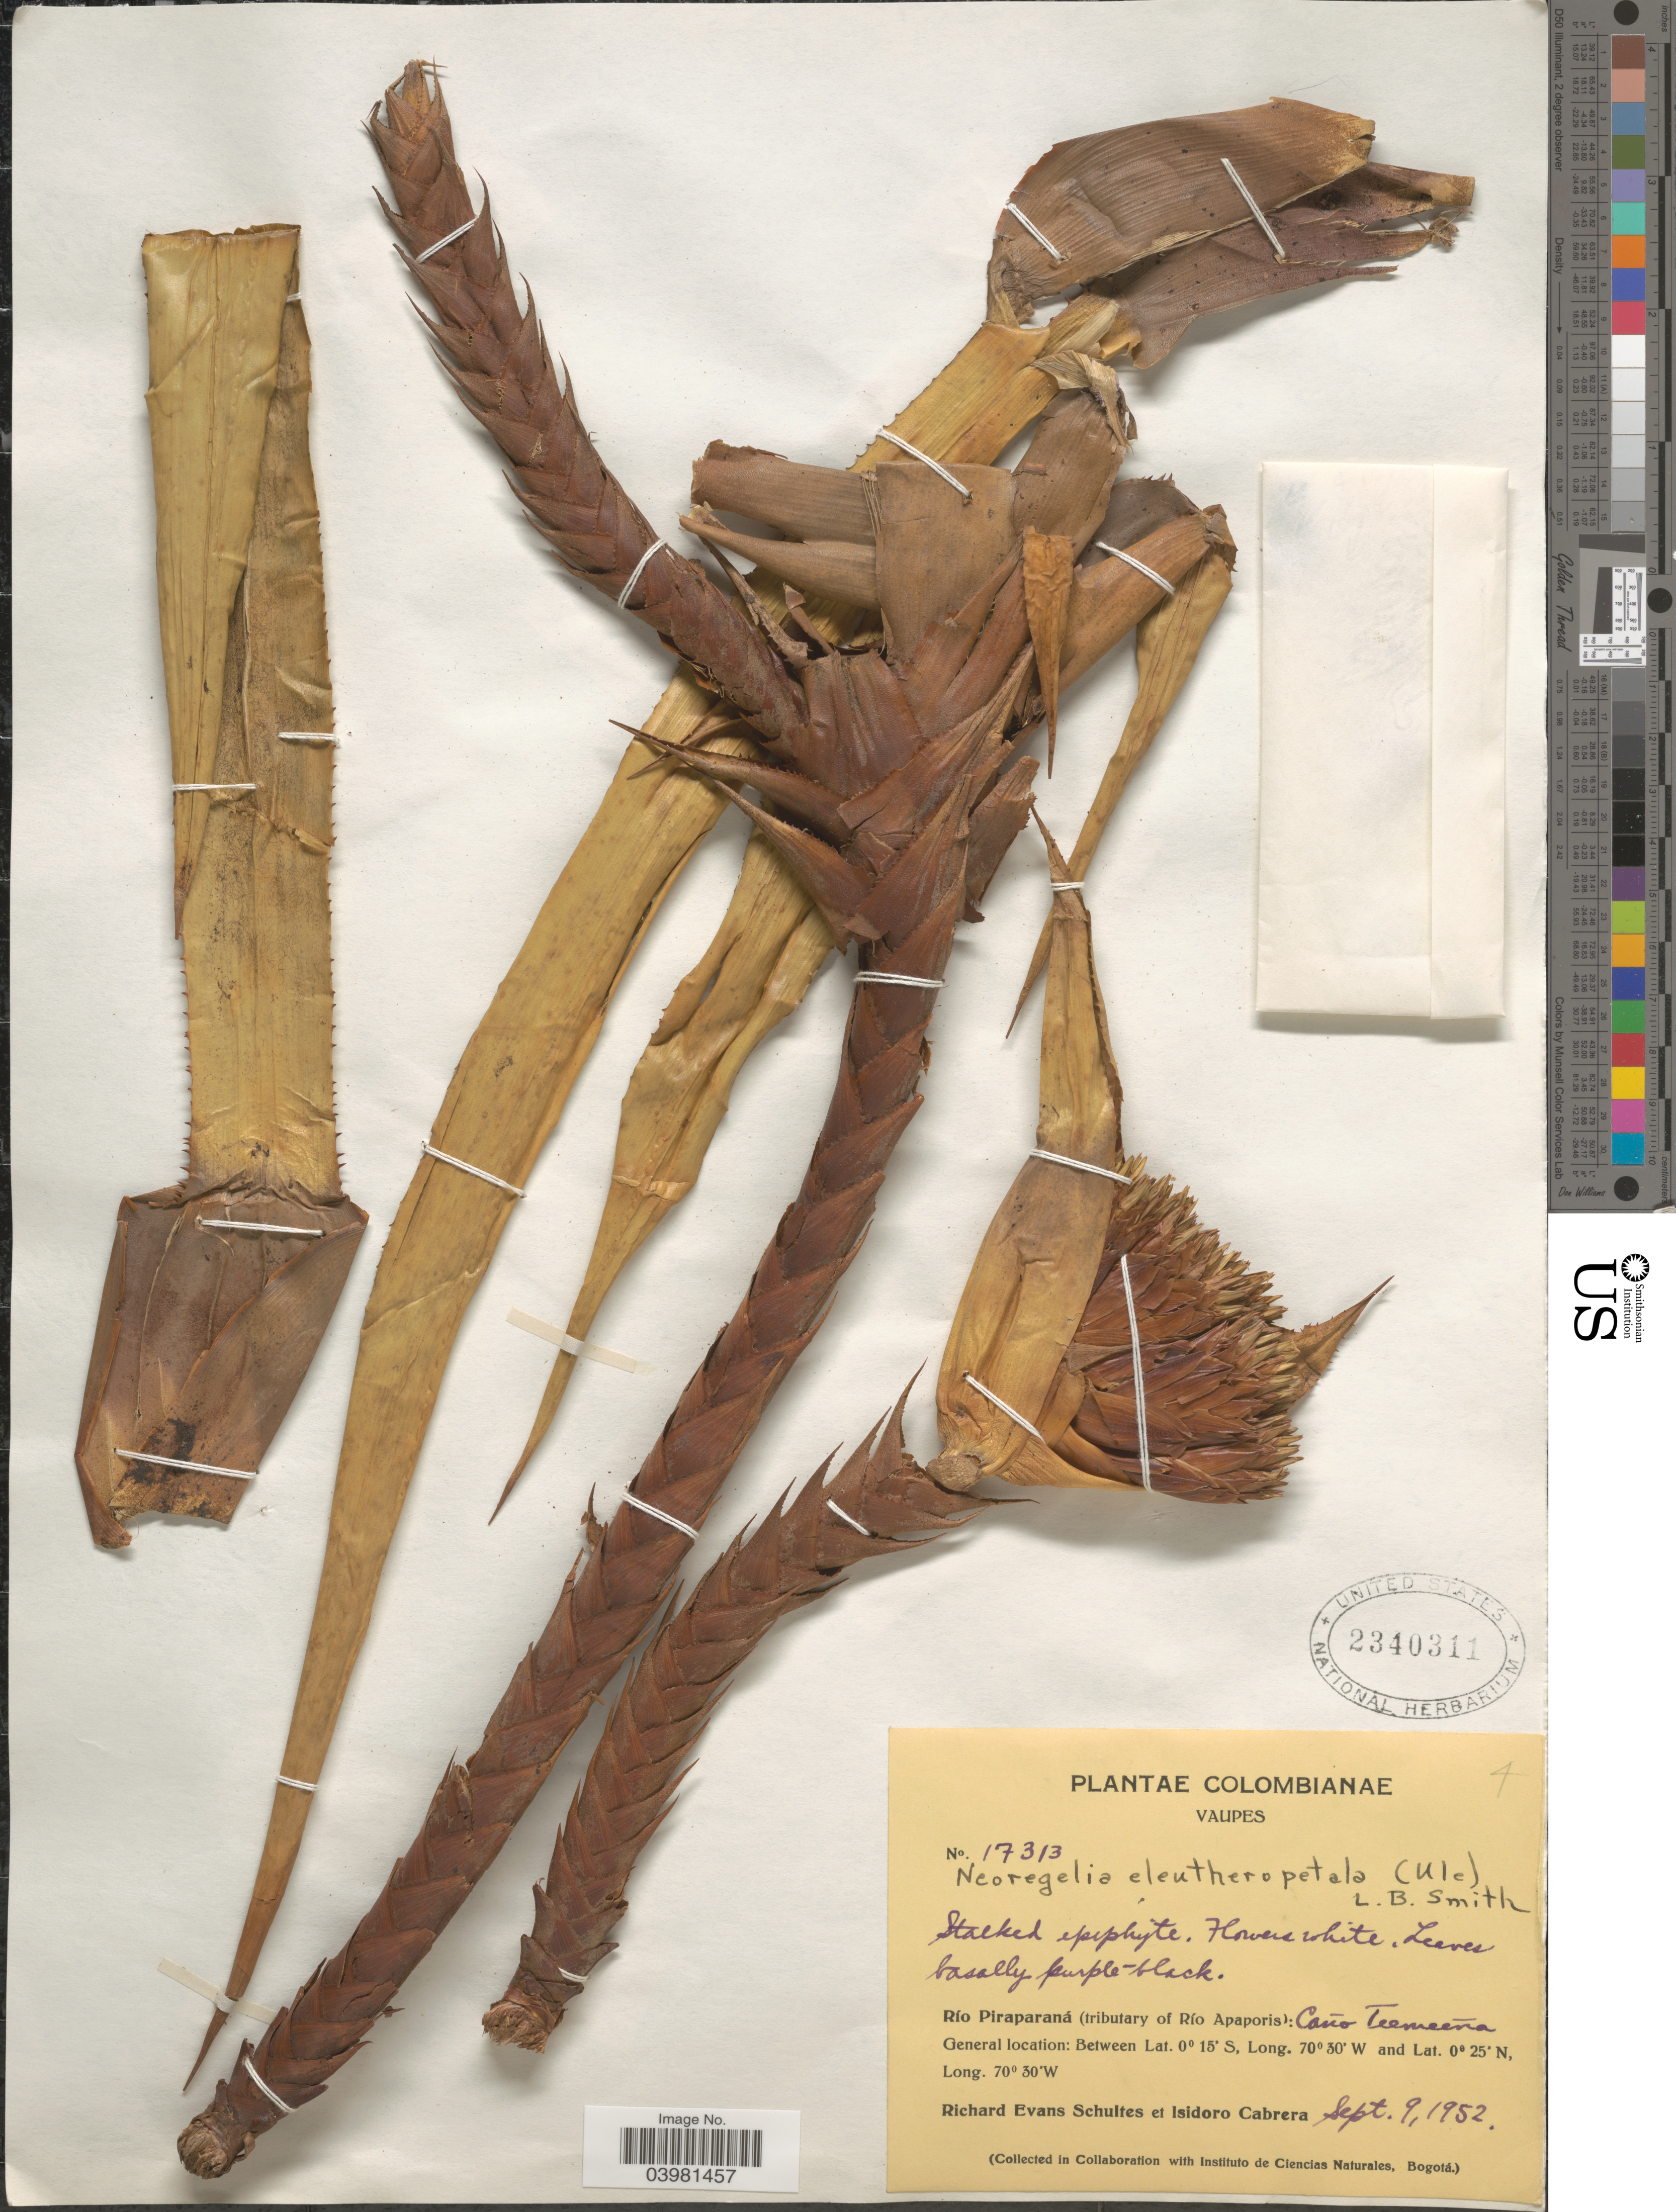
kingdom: Plantae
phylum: Tracheophyta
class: Liliopsida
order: Poales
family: Bromeliaceae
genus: Neoregelia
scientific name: Neoregelia eleutheropetala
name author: (Ule) L.B. Sm.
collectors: R. E. Schultes & I. Cabrera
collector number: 17313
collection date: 1952-09-09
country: Colombia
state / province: Vaupés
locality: Río Piraparaná (tributary of Río Apaporis): Caño Teemeeña.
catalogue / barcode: US 2340311